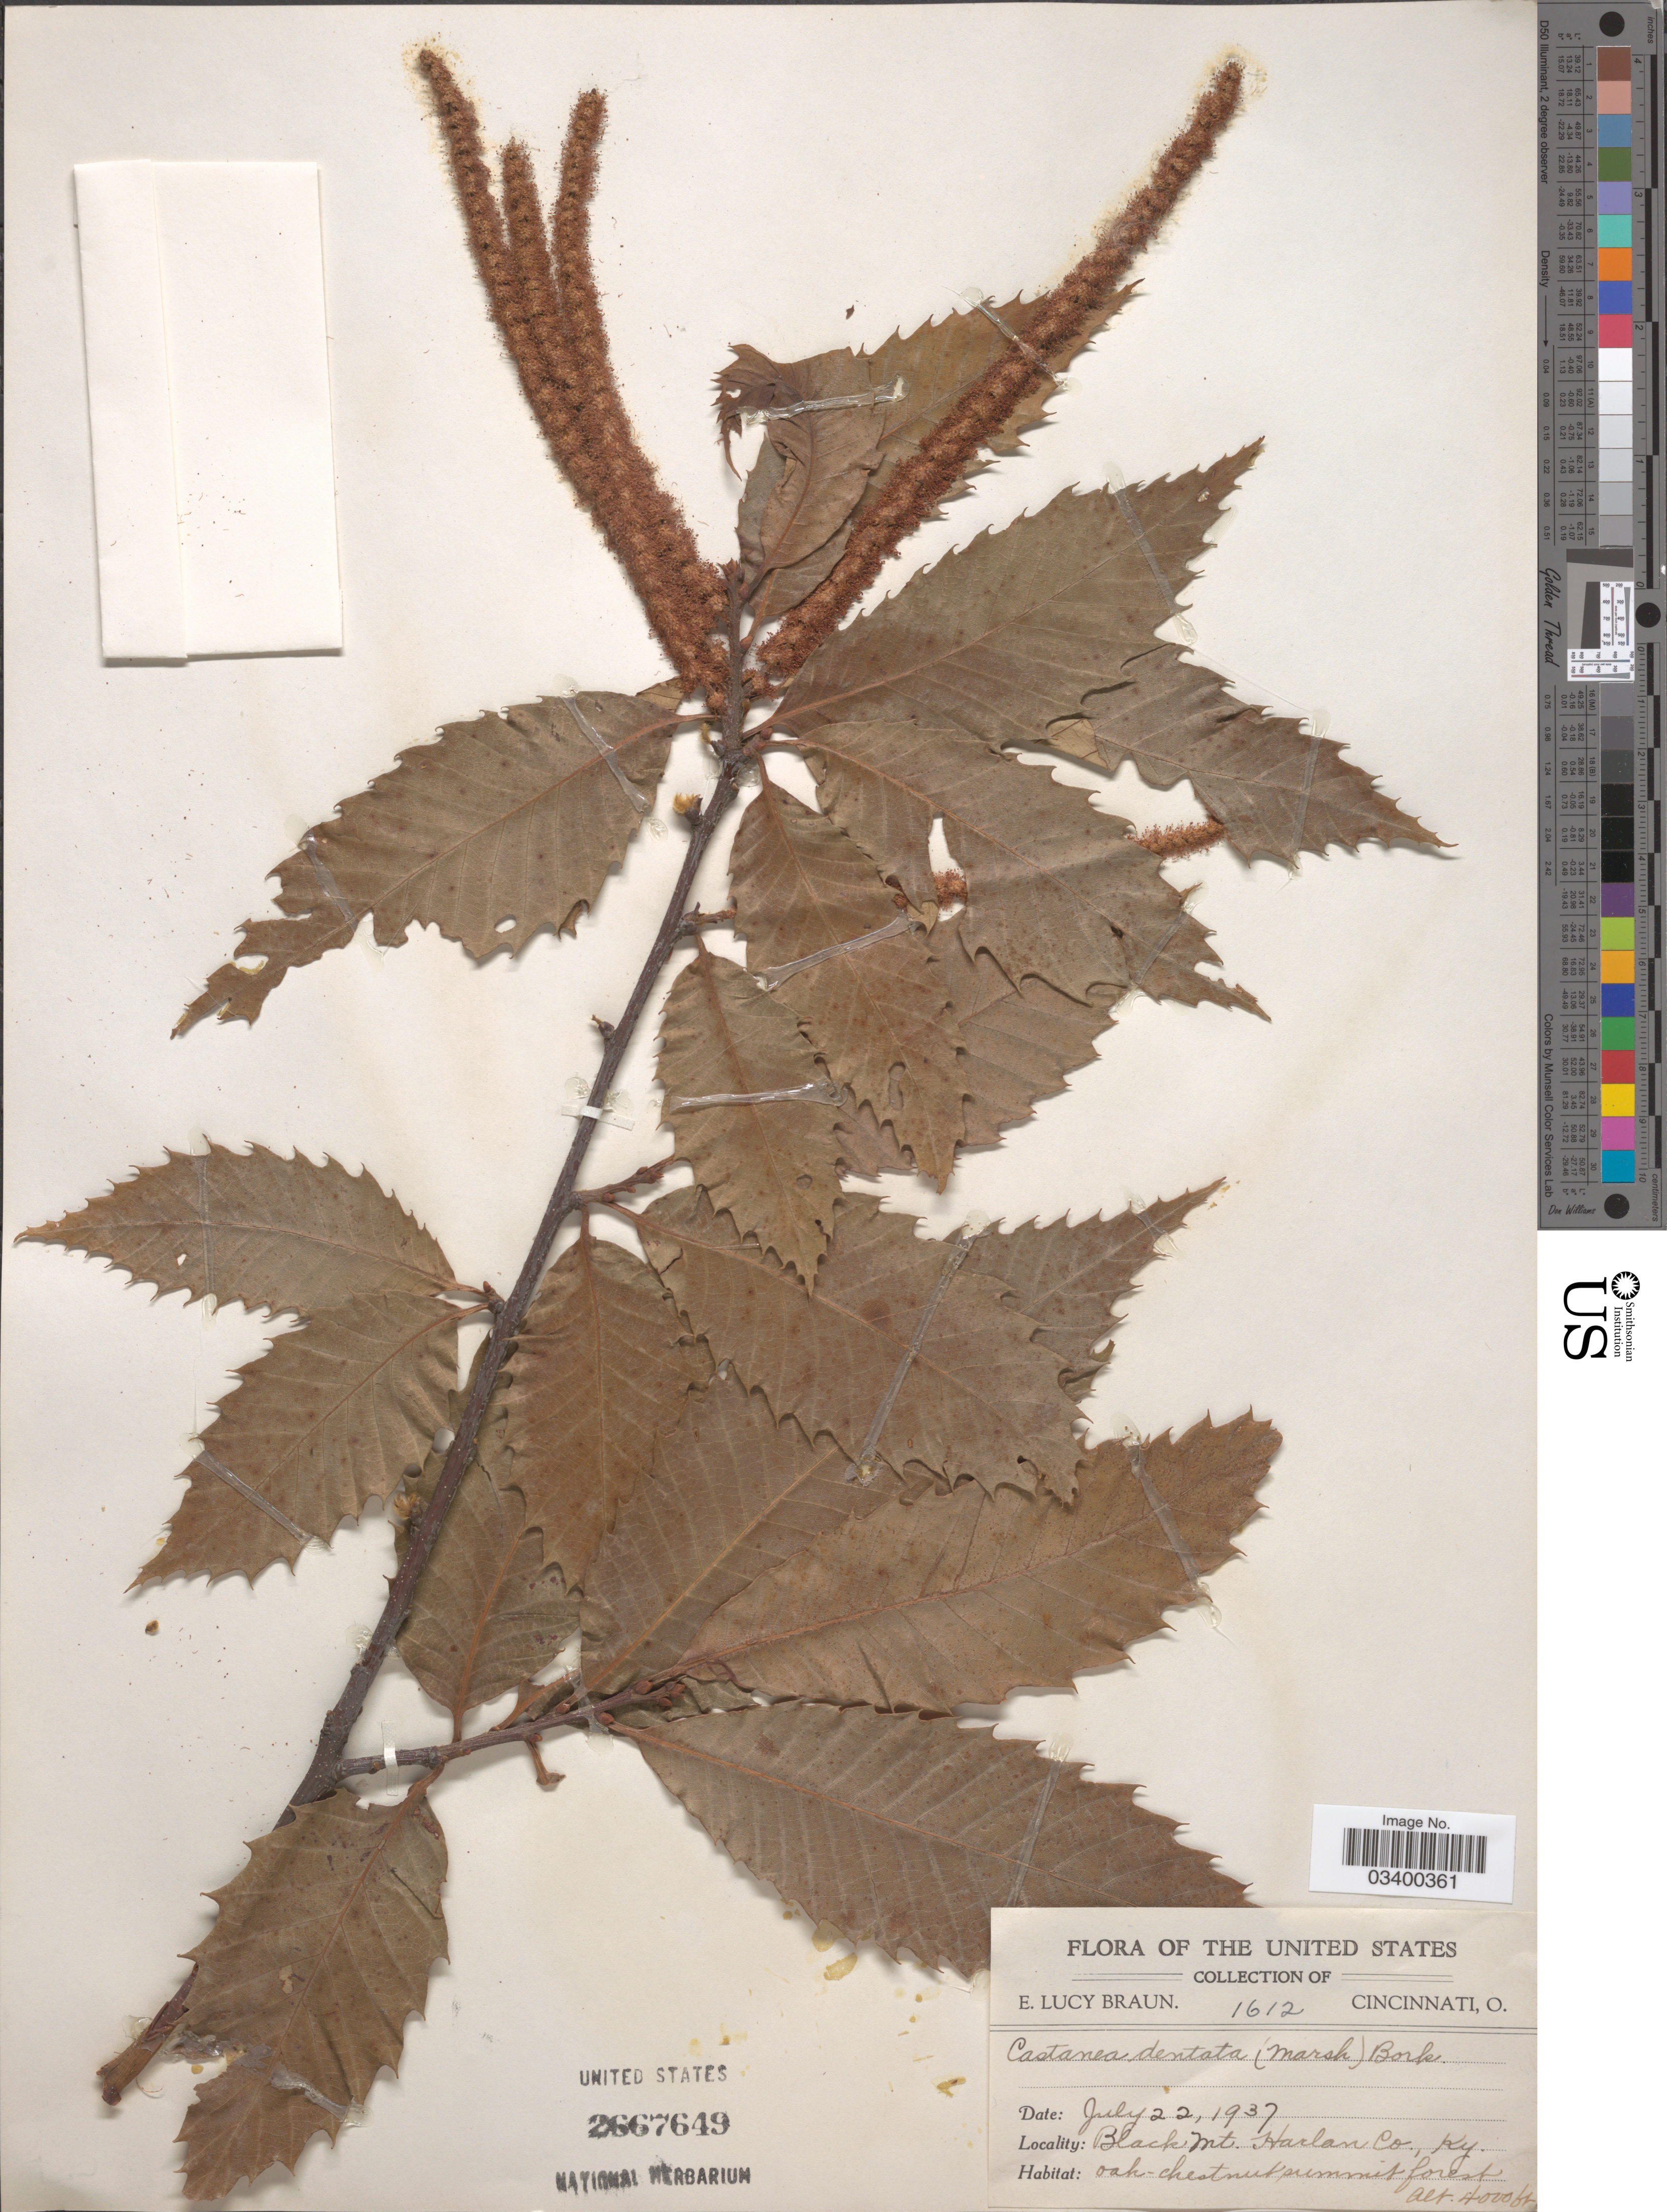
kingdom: Plantae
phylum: Tracheophyta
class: Magnoliopsida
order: Fagales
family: Fagaceae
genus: Castanea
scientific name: Castanea dentata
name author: (Marshall) Borkh.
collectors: E. L. Braun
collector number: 1612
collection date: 1937-07-22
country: United States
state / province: Kentucky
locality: Black Mt. Harlan Co.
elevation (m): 1219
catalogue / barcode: US 2667649